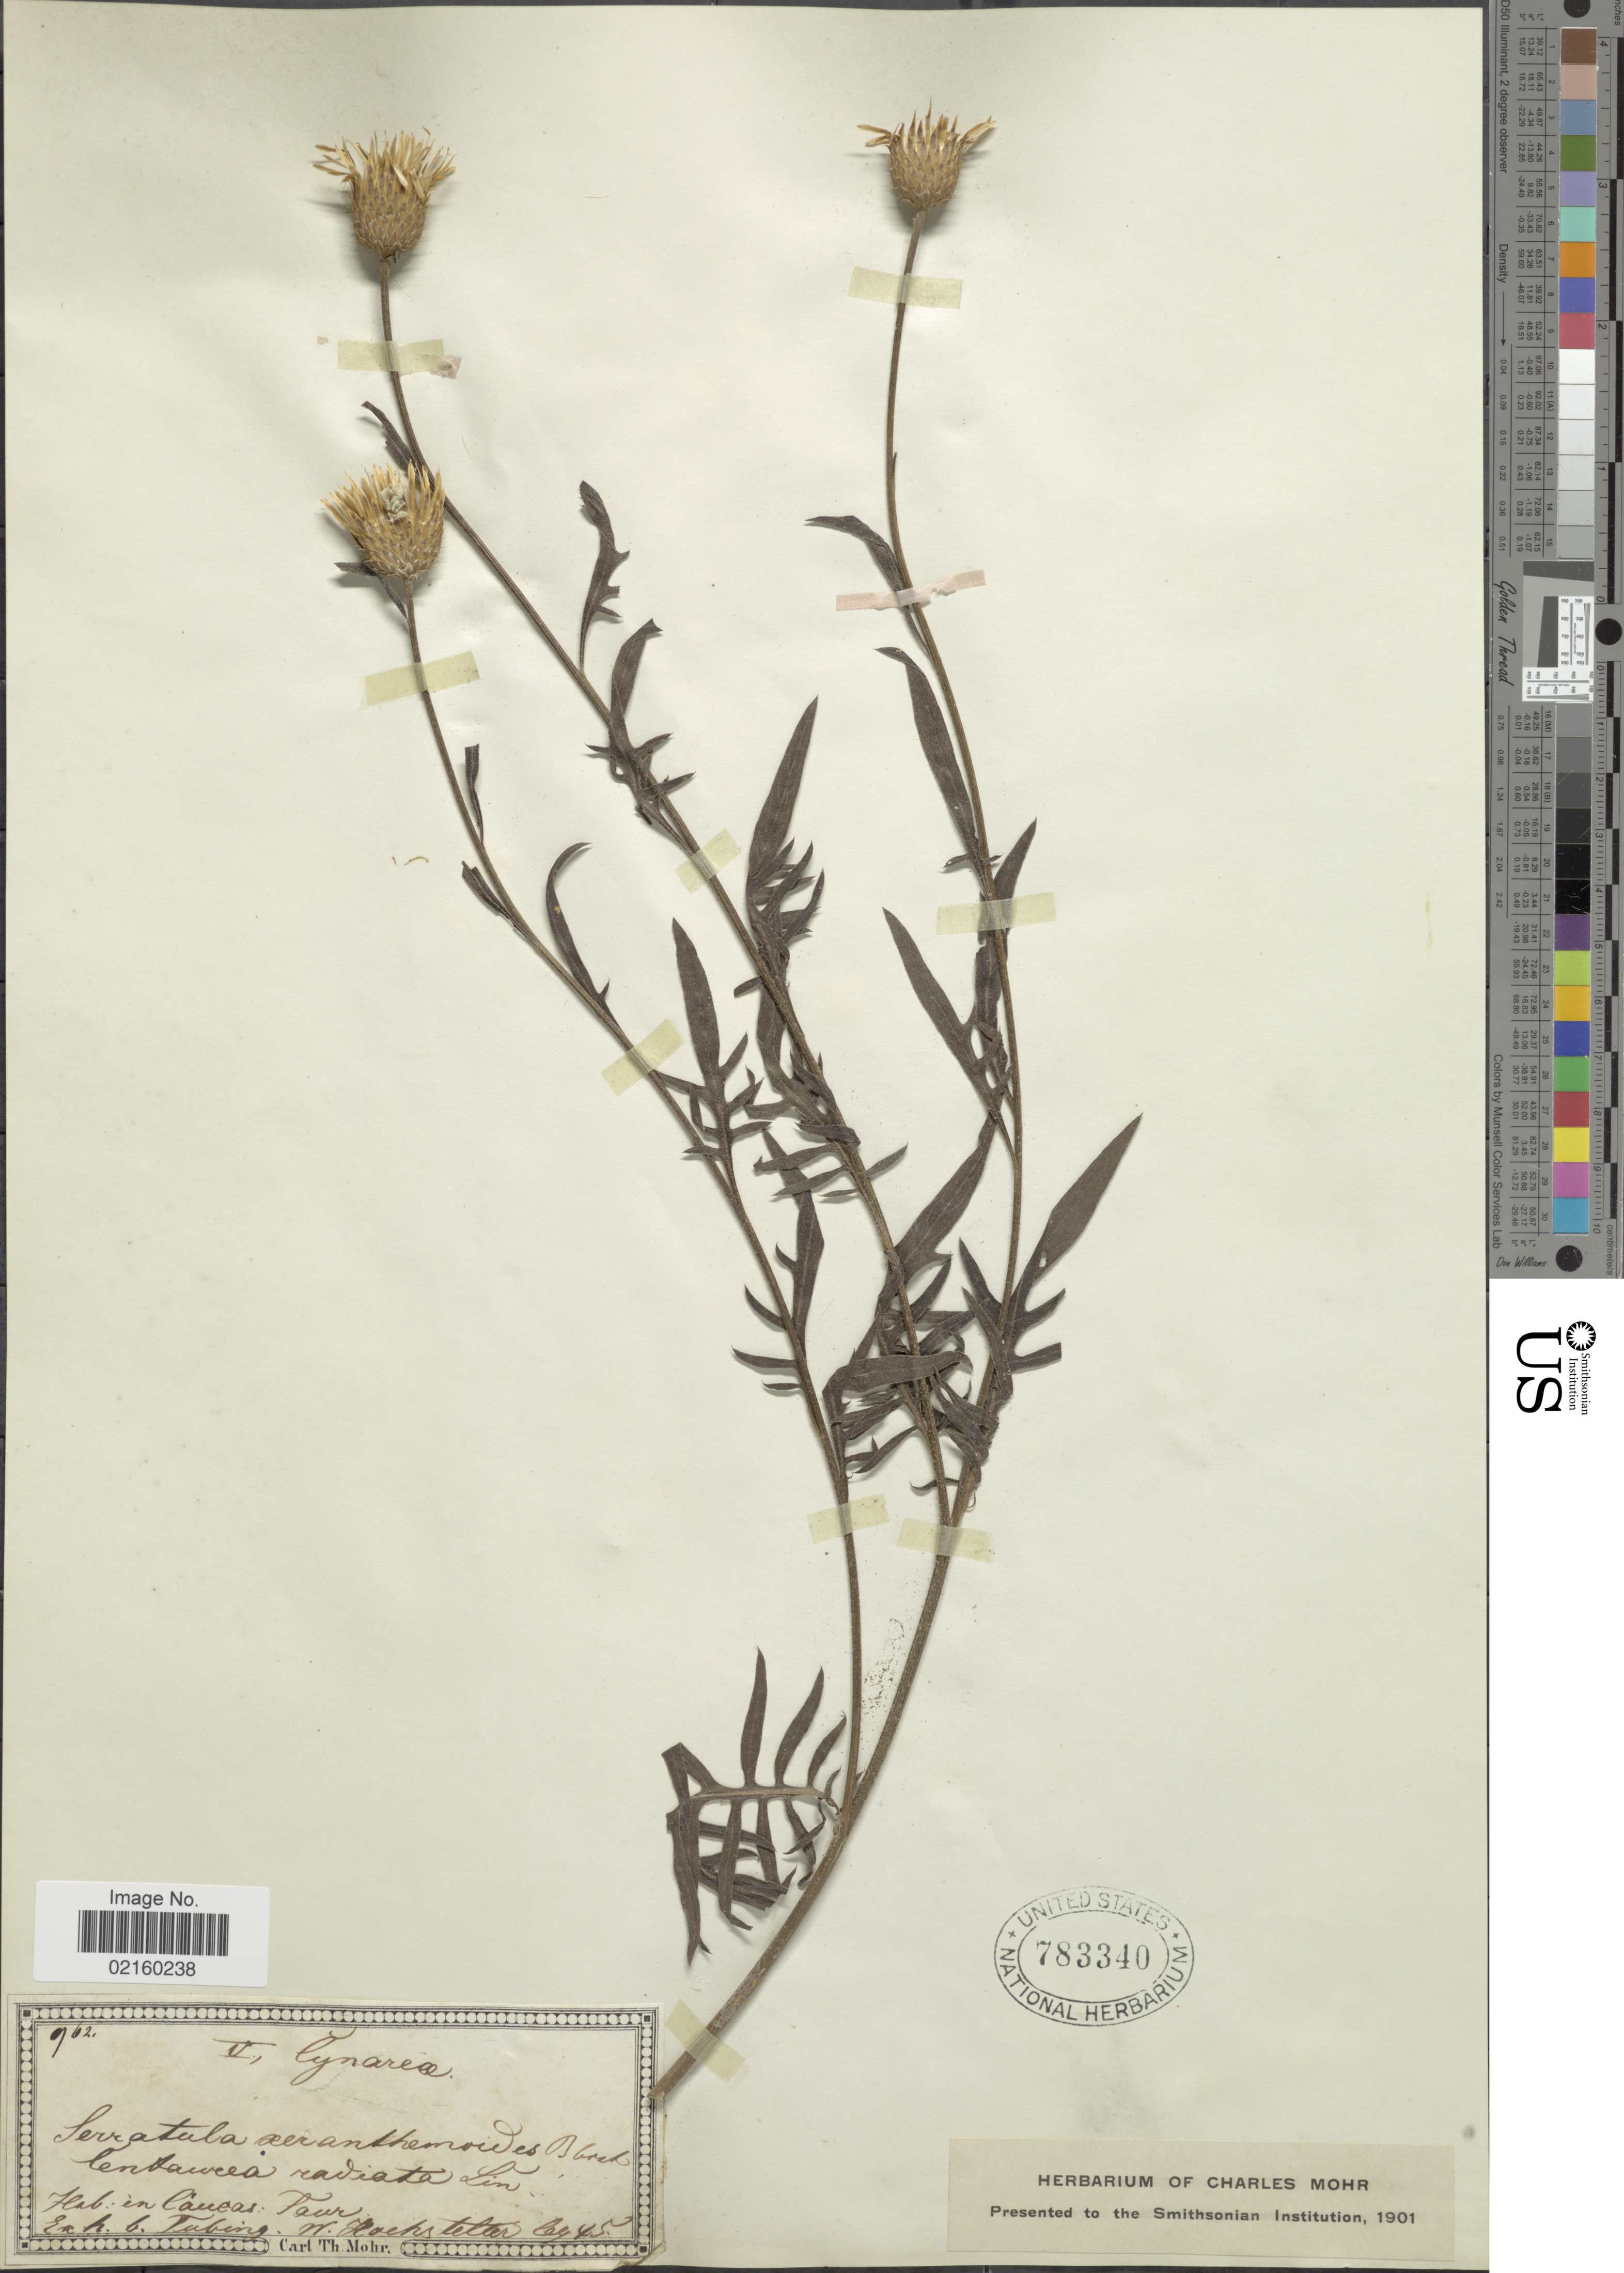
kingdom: Plantae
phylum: Tracheophyta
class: Magnoliopsida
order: Asterales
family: Asteraceae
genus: Klasea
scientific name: Klasea erucifolia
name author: (L.) Greuter & Wagenitz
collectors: H. Tubing & -. Hochstetter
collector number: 962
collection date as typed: Transcribed d/m/y: //45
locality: Caucas, Taur [interpreted]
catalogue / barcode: US 783340